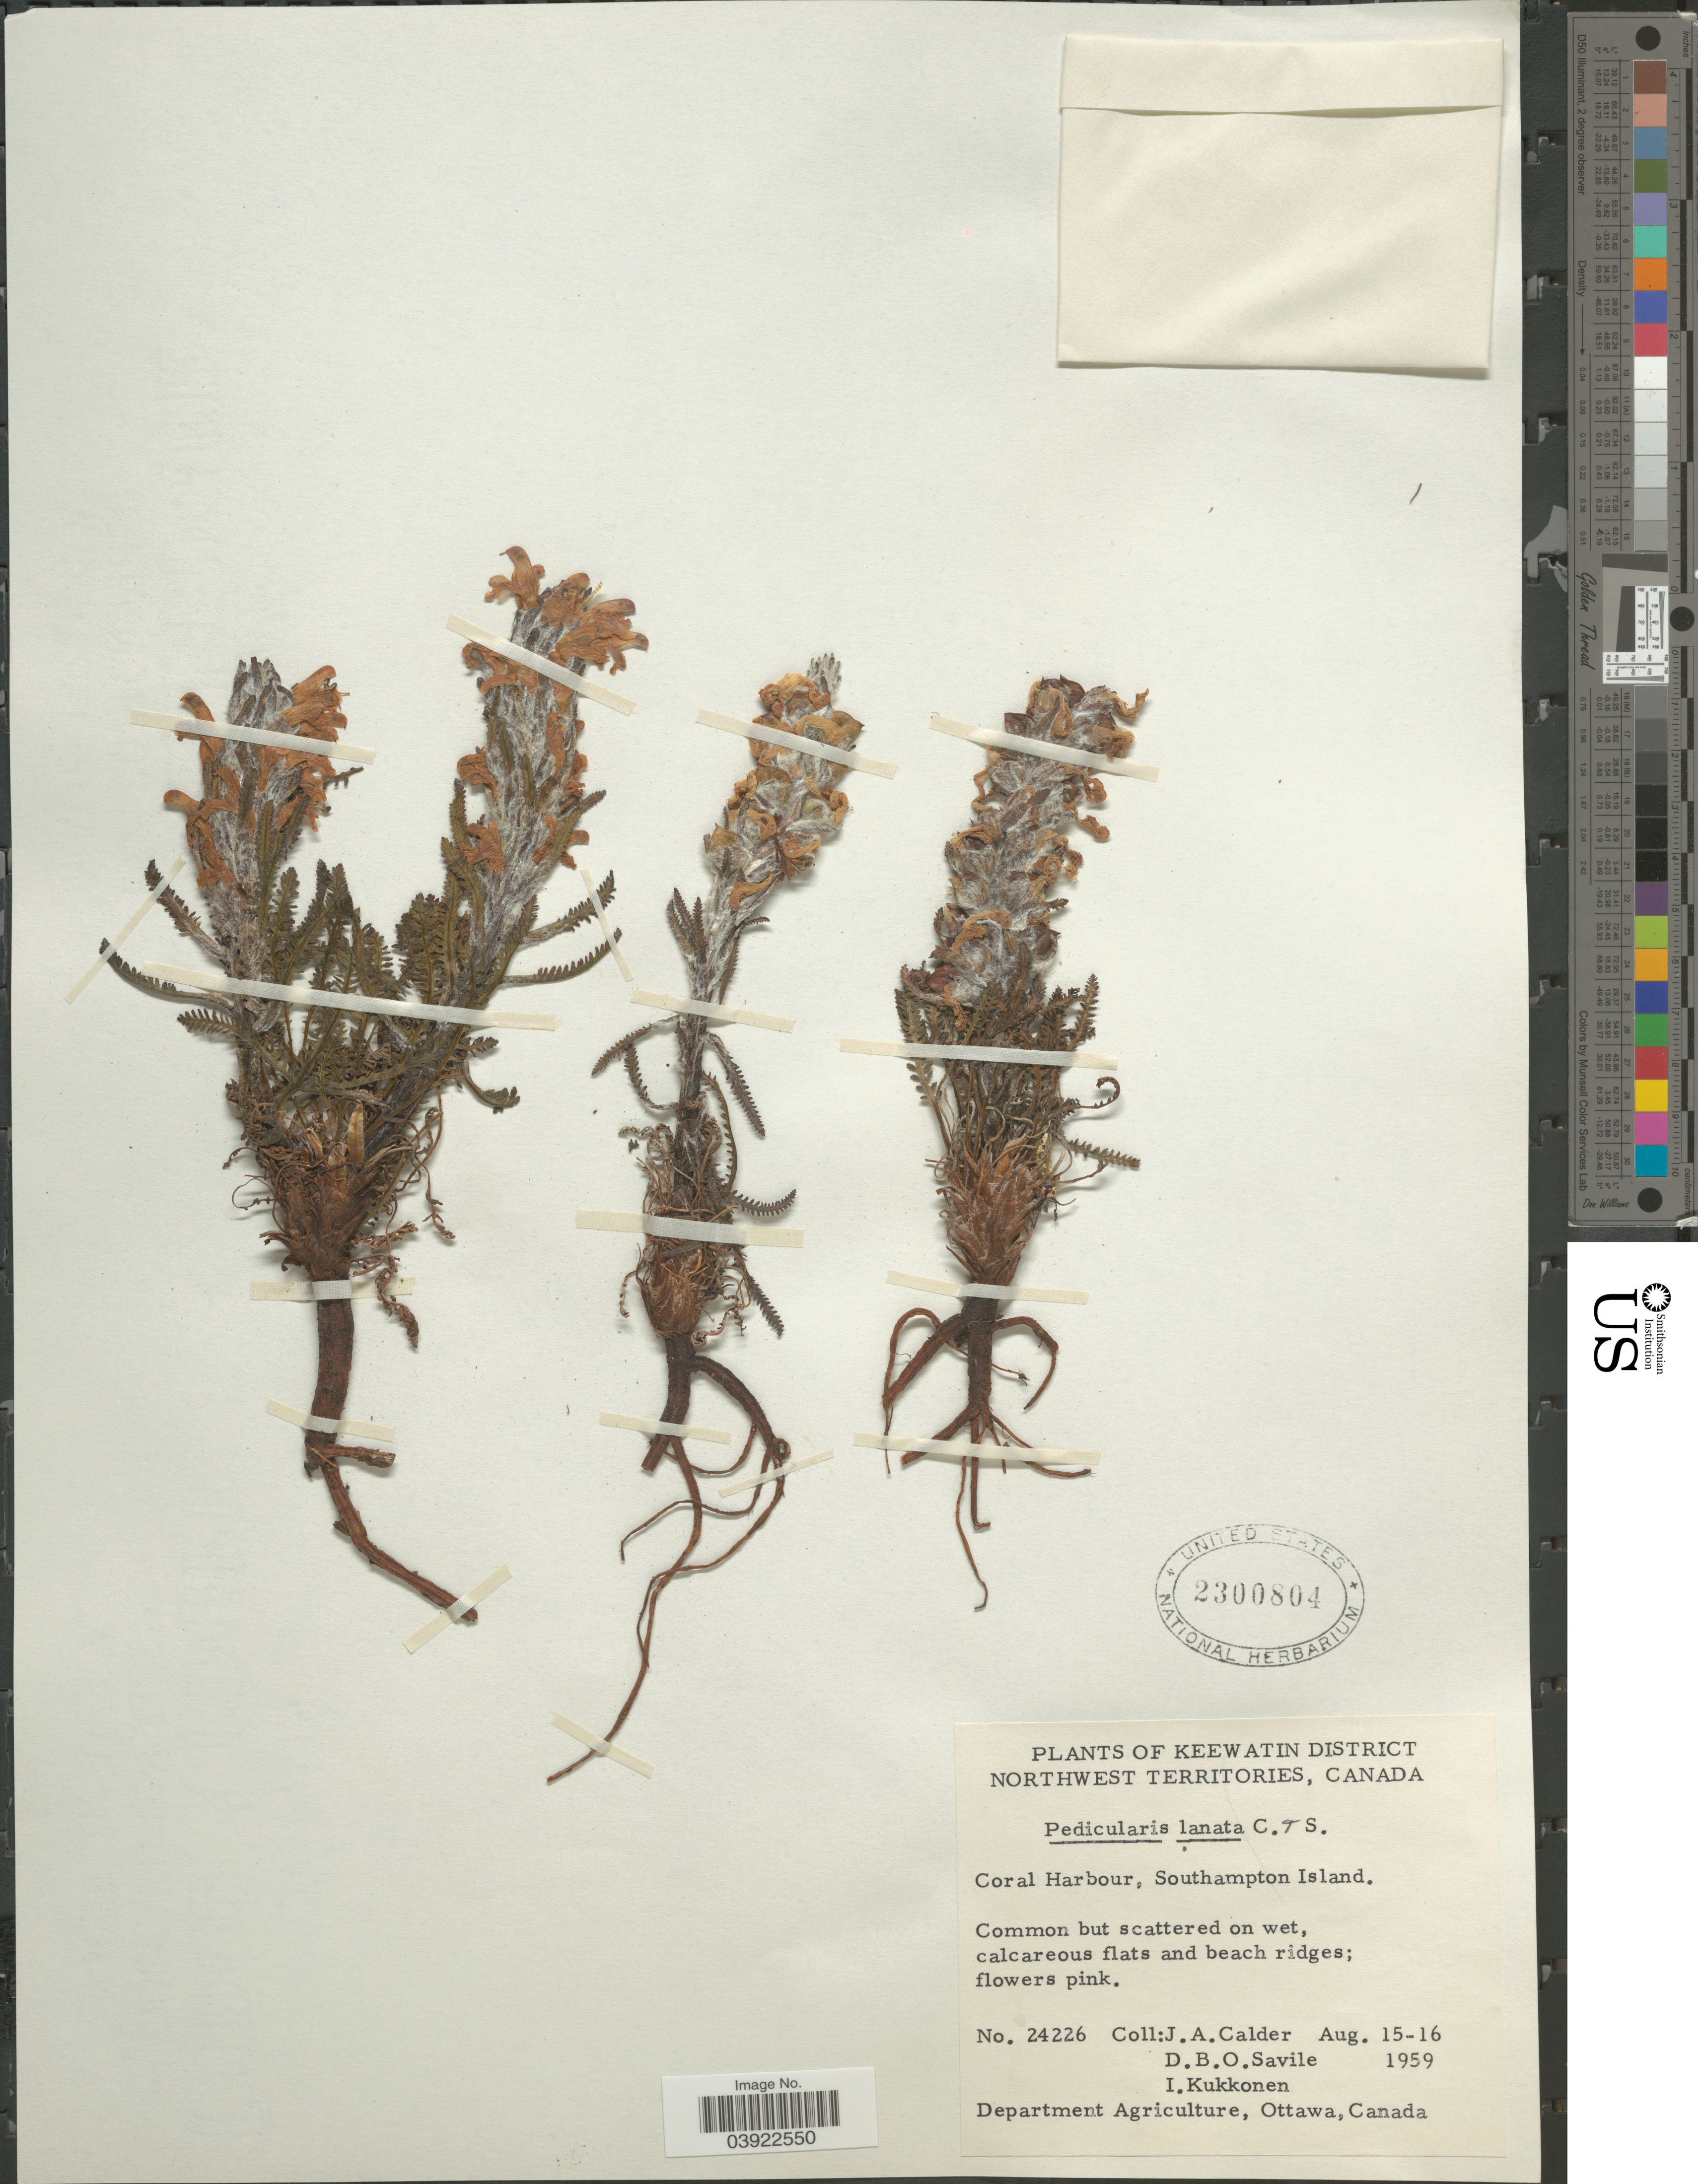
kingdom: Plantae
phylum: Tracheophyta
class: Magnoliopsida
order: Lamiales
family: Orobanchaceae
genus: Pedicularis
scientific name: Pedicularis lanata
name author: Willd. ex Cham. & Schltdl.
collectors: J. A. Calder, D. Savile & I. Kukkonen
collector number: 24226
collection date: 1959-08-15/1959-08-16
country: Canada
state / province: Northwest Territories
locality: Keewatin District. Coral Harbour, Southampton Island.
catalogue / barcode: US 2300804